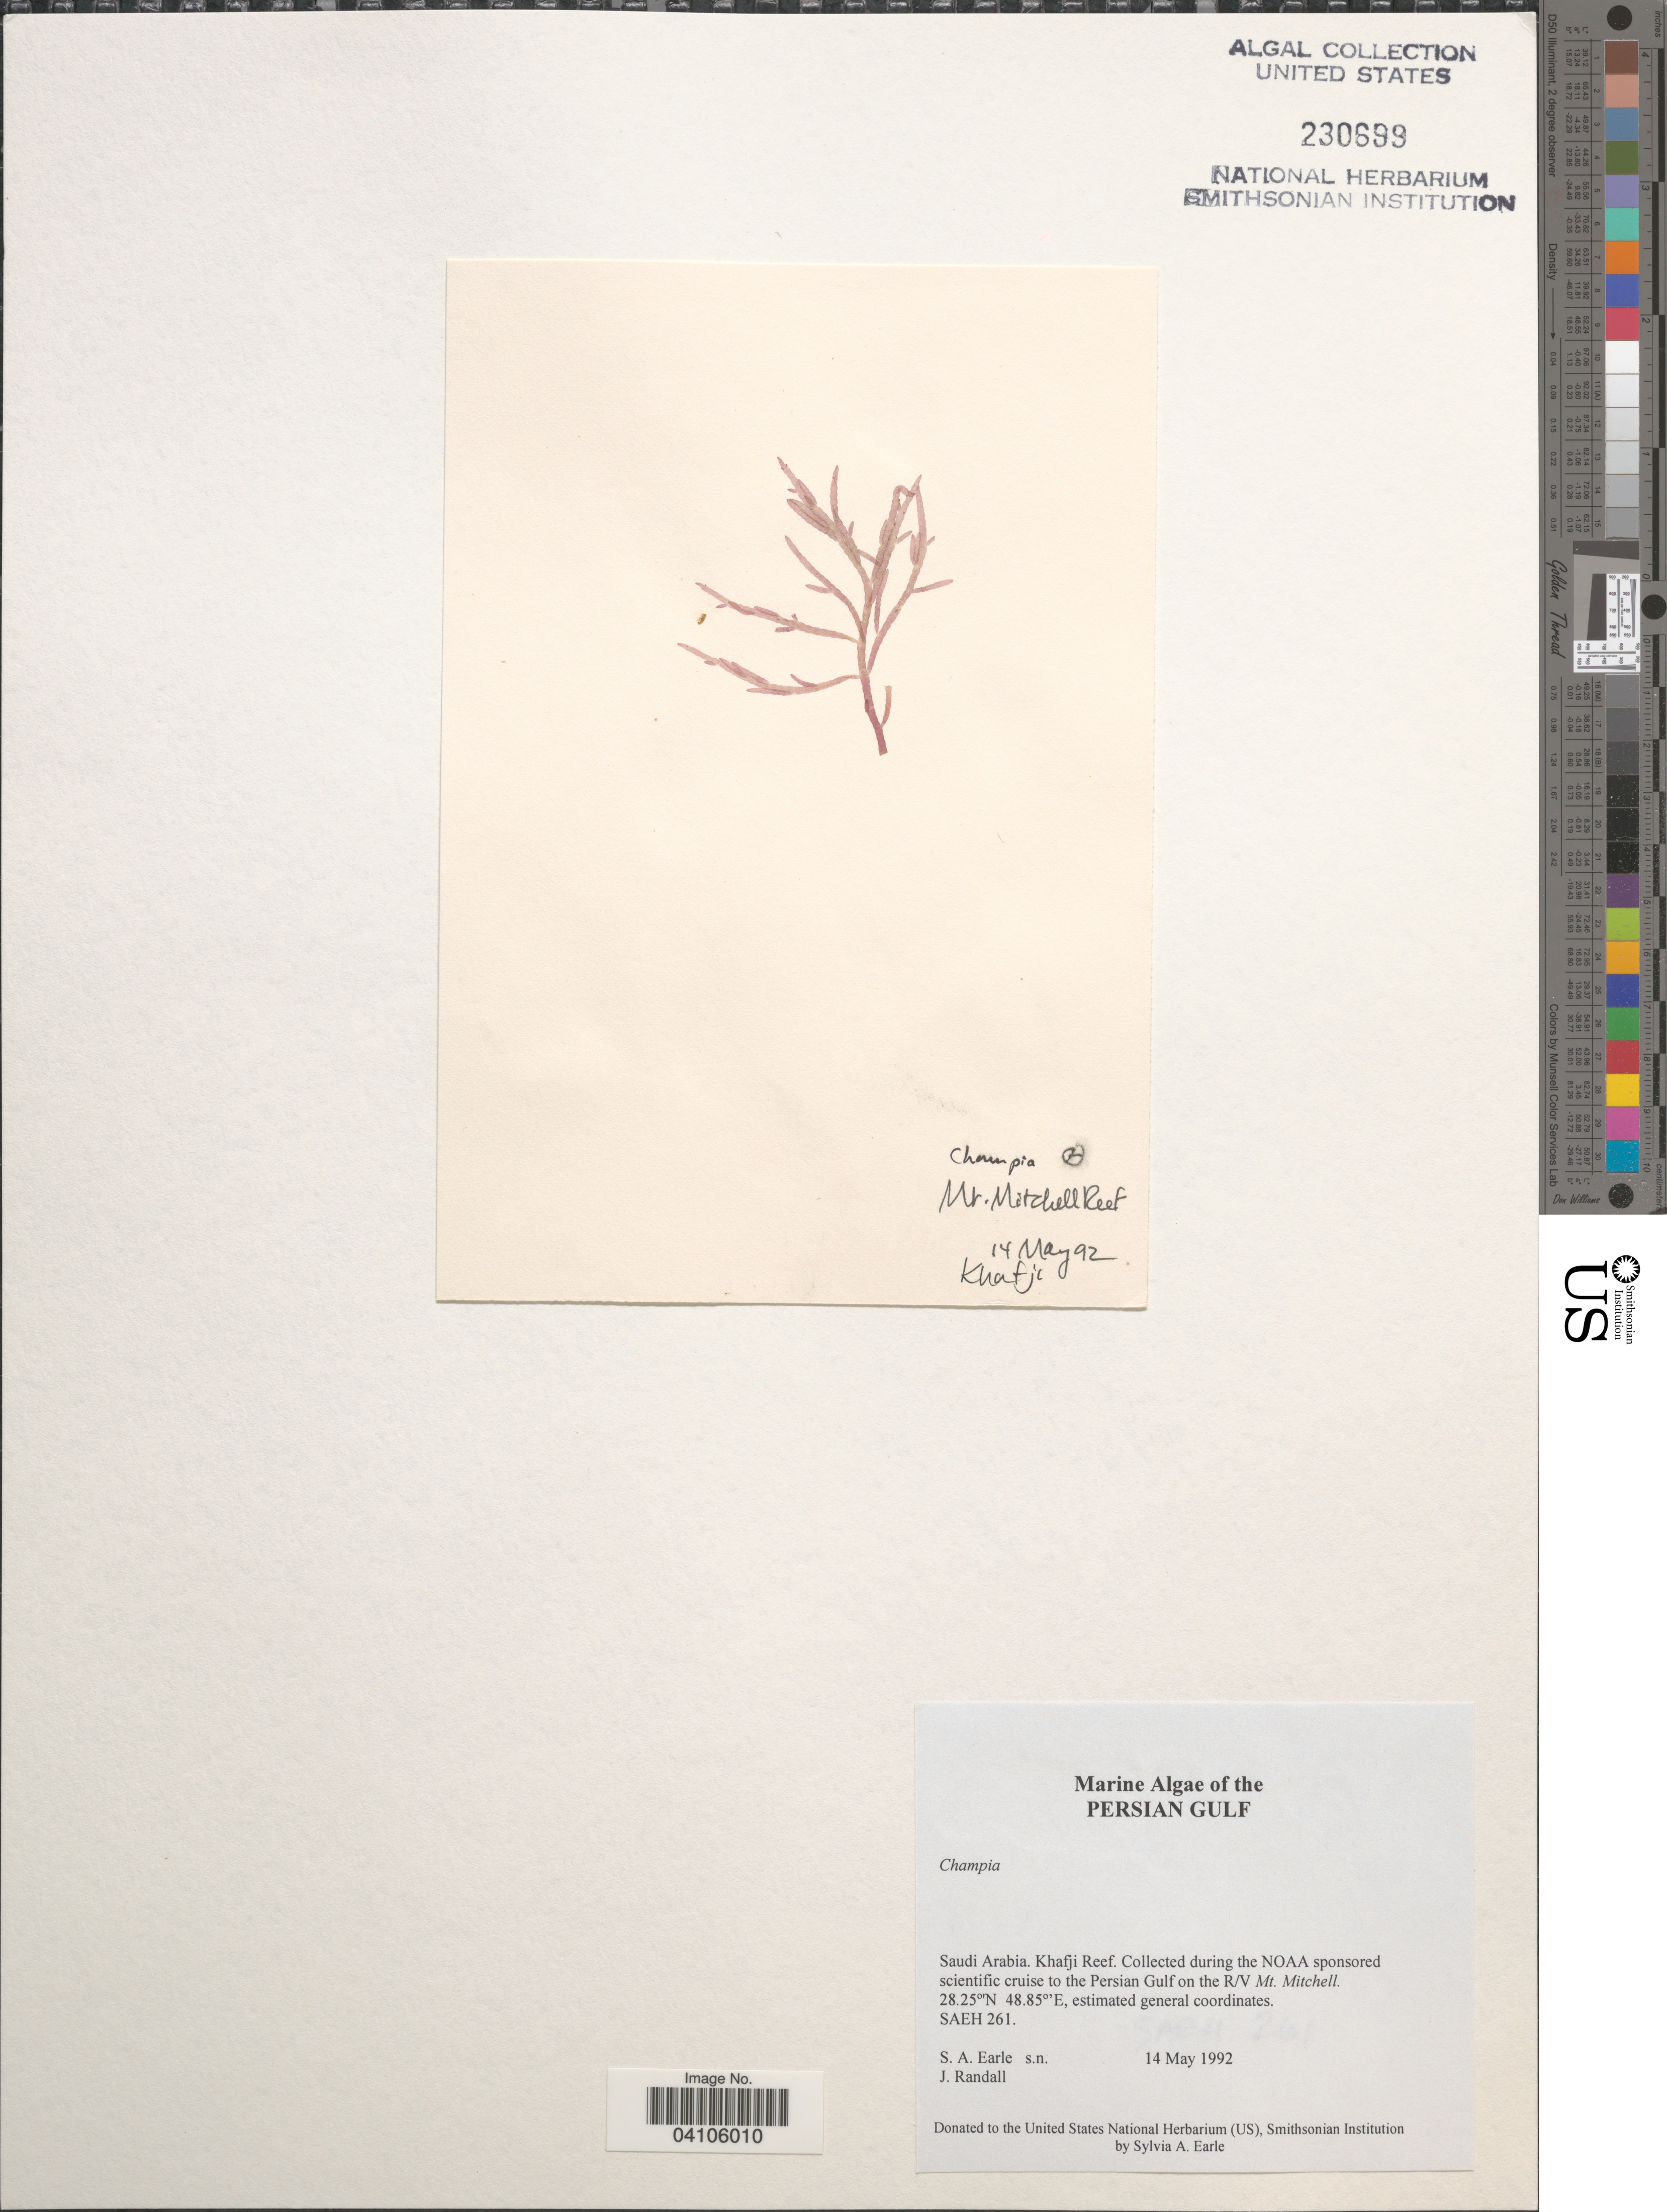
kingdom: Plantae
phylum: Rhodophyta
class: Florideophyceae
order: Rhodymeniales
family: Champiaceae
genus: Champia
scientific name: Champia sp.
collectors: S. A. Earle & J. Randall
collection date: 1992-05-14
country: Saudi Arabia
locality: Persian Gulf. Khafji Reef. The NOAA sponsored scientific cruise to the Persian Gulf on the R/V Mt. Mitchell.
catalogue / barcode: US 230699